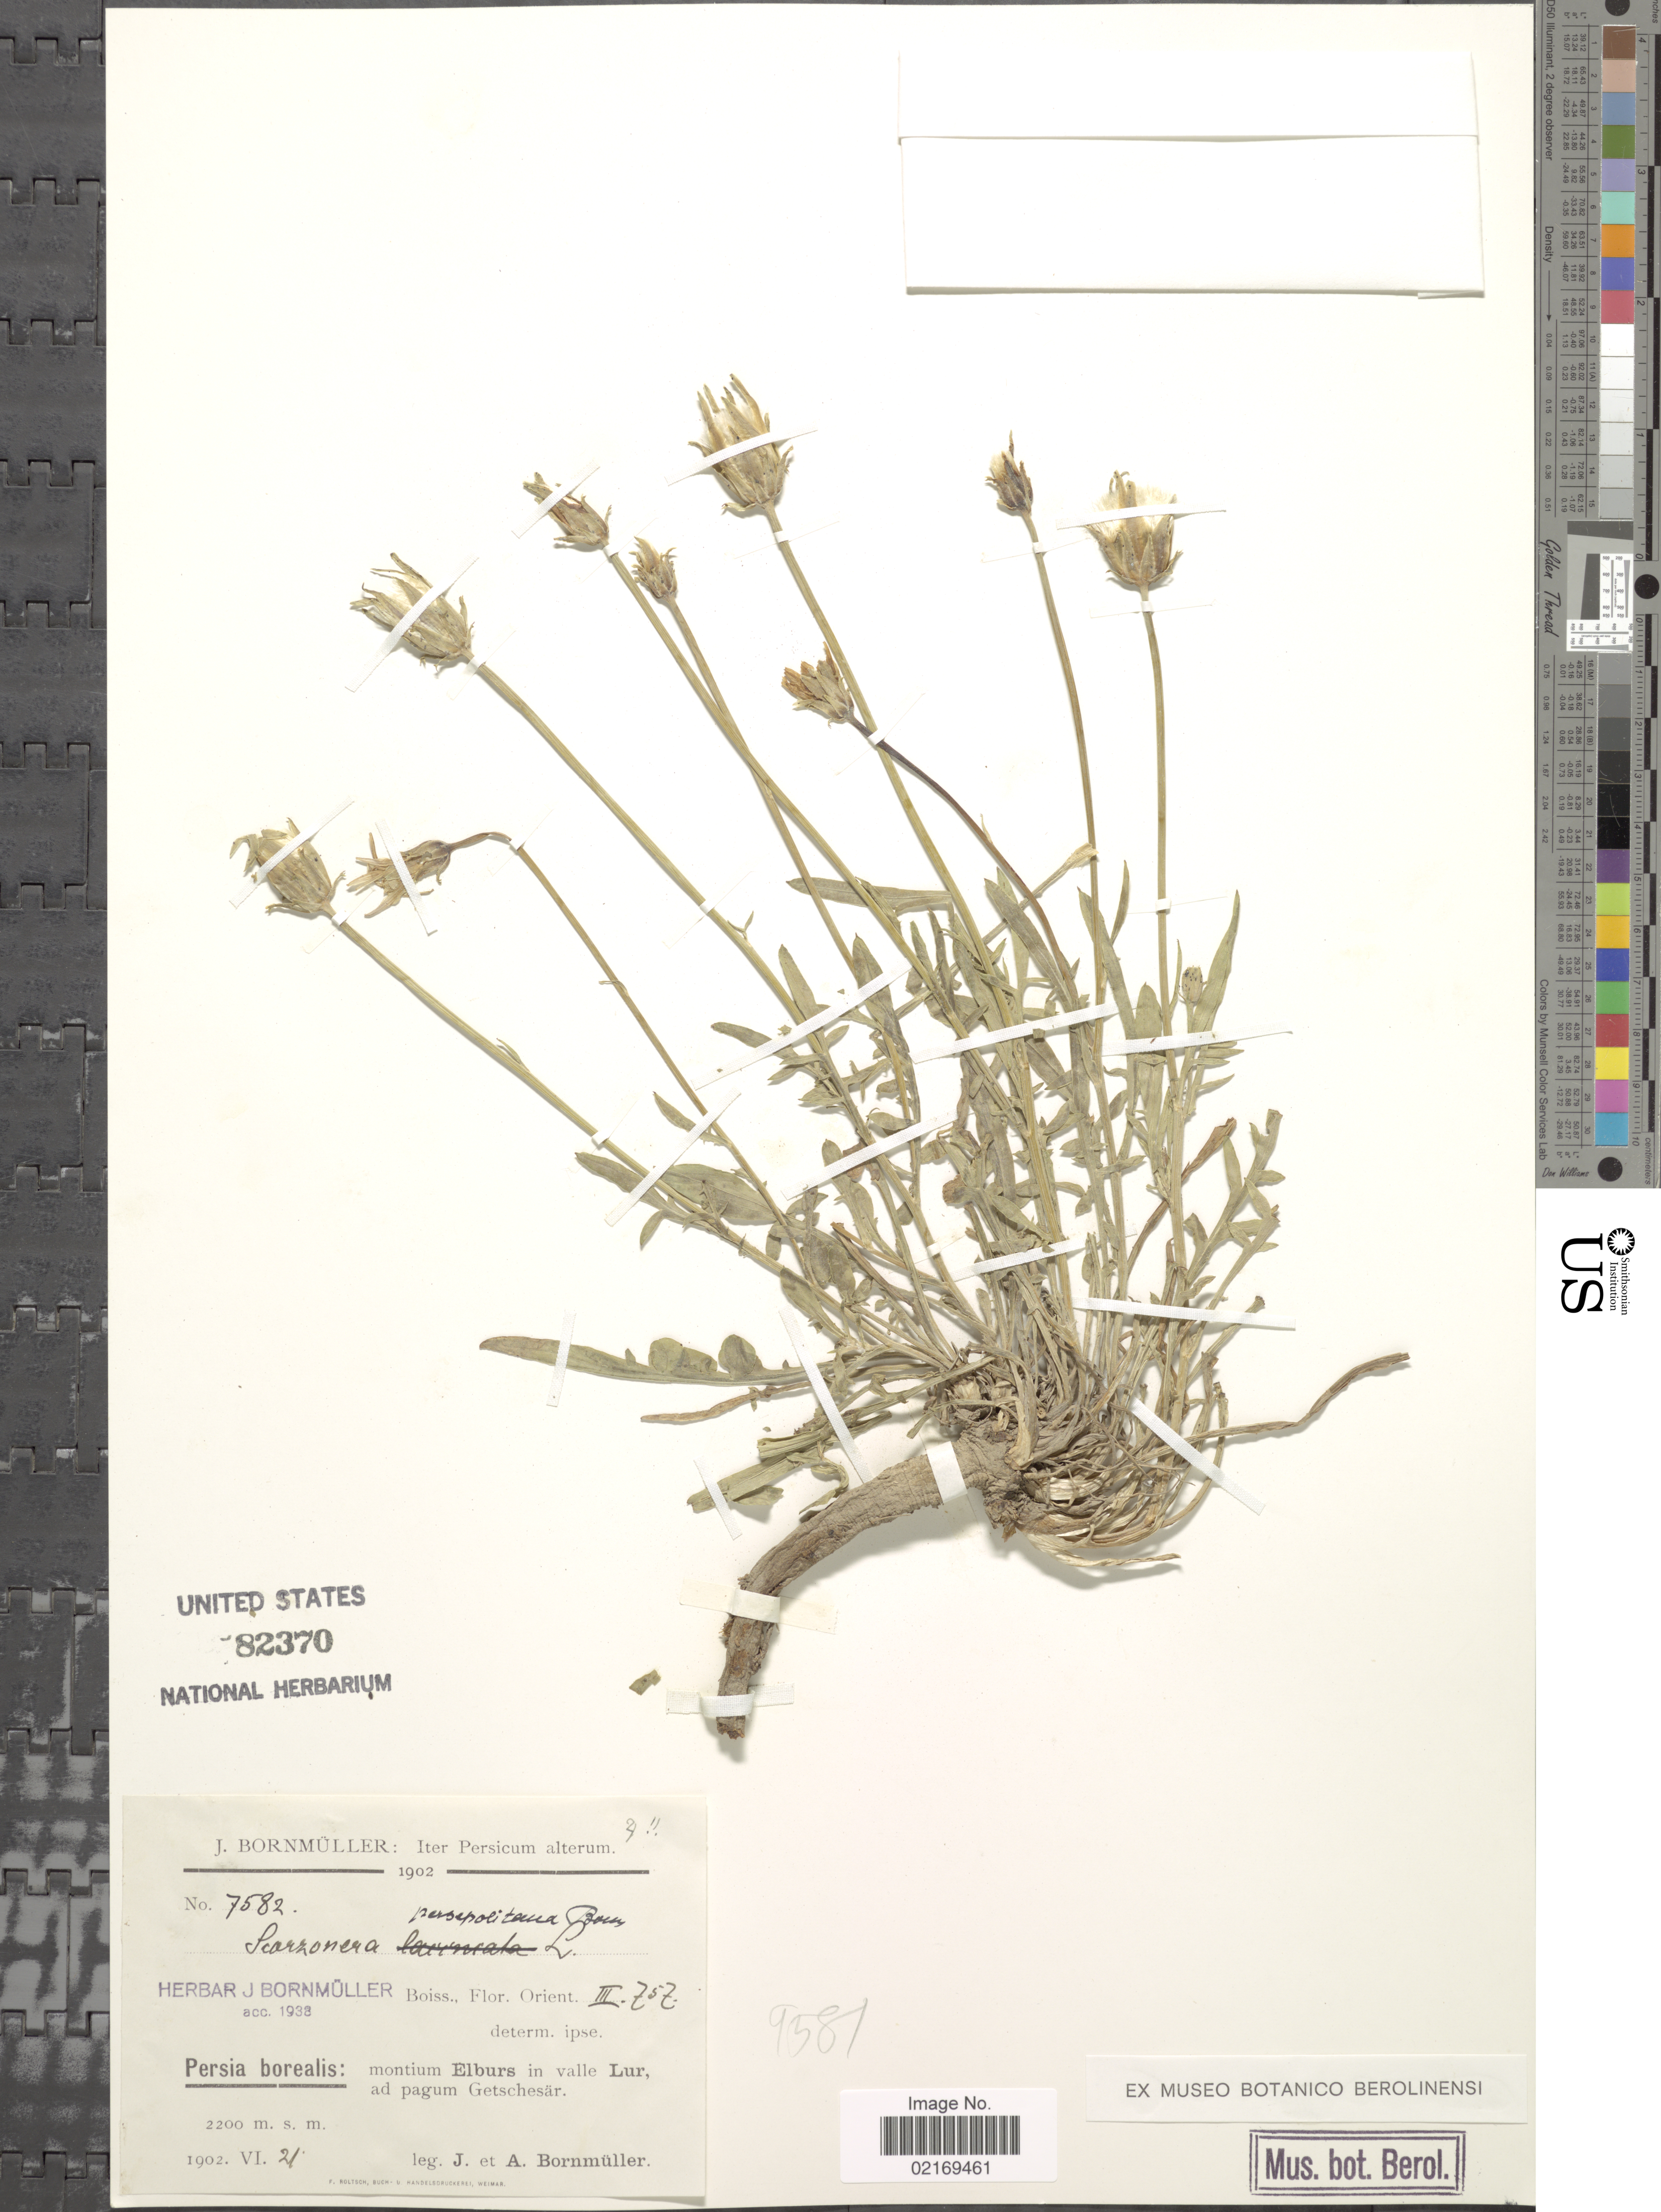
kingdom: Plantae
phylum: Tracheophyta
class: Magnoliopsida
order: Asterales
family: Asteraceae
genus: Scorzonera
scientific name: Scorzonera persepolitana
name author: Boiss.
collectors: J. Bornmüller & A. Bornmüller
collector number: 7582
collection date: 1902-06-21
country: Iran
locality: Iter Persico-turcicum, Persiae borealis: montium Elburs in valle Lur, ad pagum Getschesar.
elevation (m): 2200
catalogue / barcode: US 82370